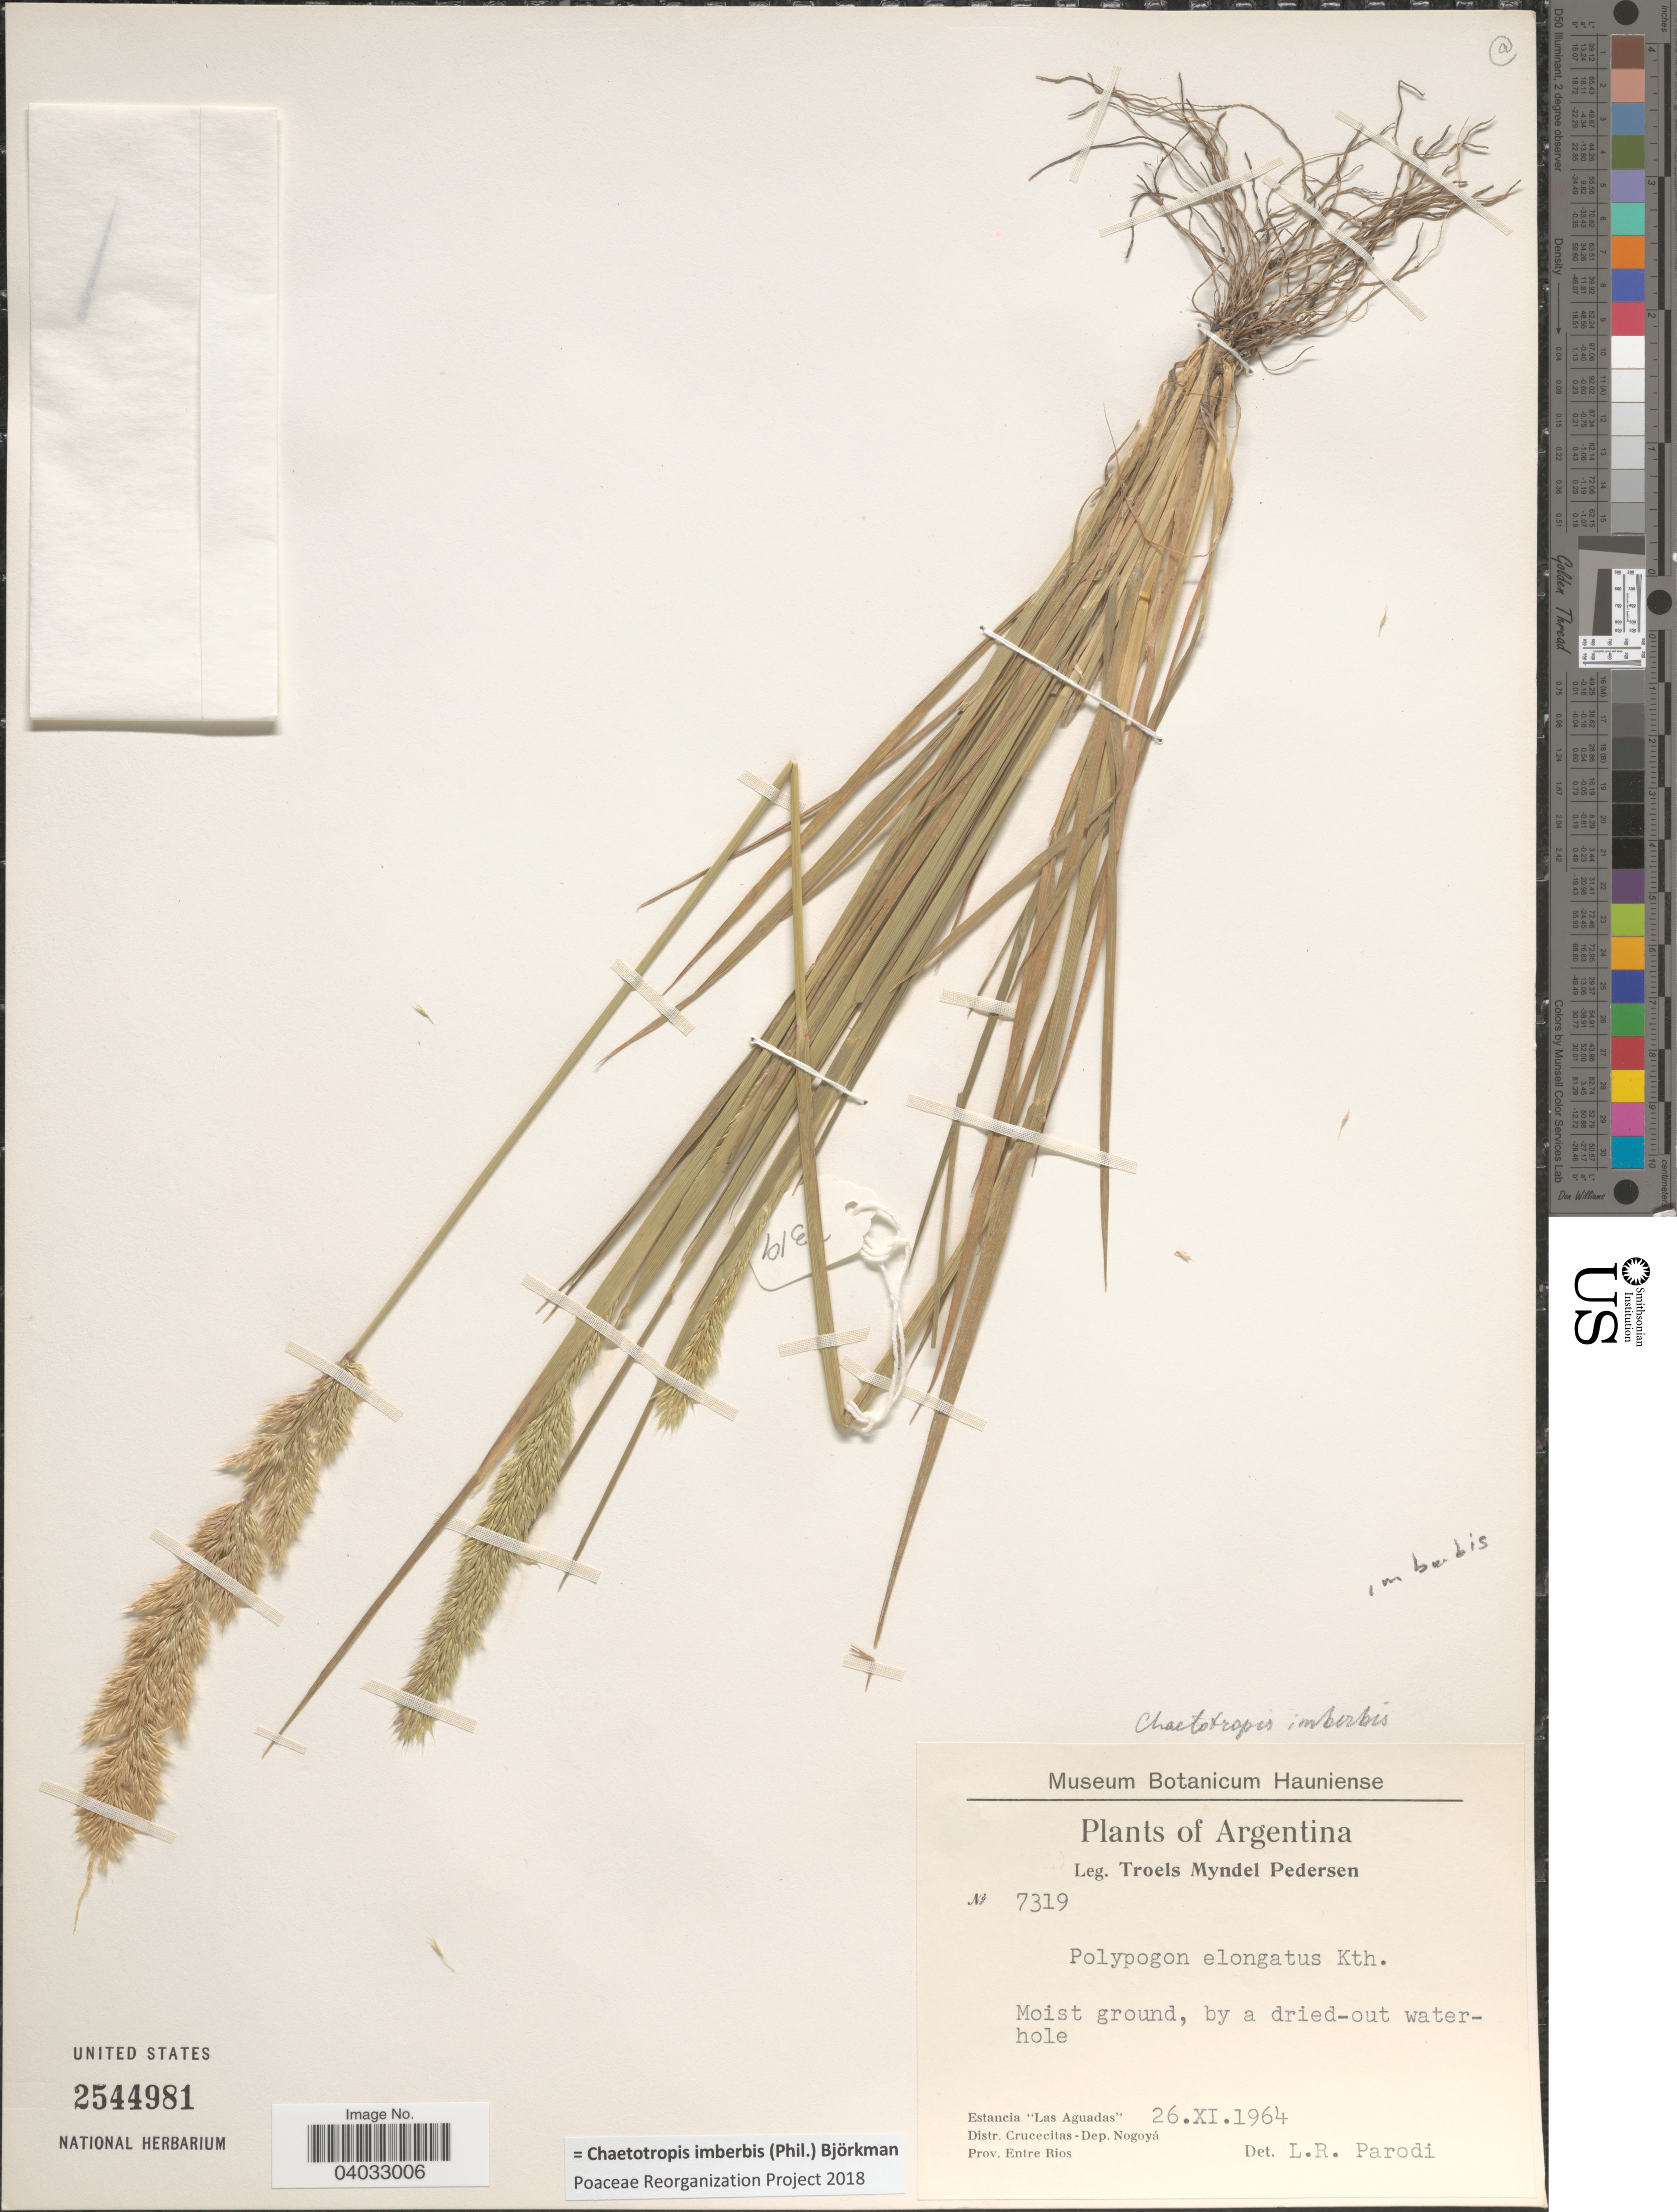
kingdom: Plantae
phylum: Tracheophyta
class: Liliopsida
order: Poales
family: Poaceae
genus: Chaetotropis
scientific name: Chaetotropis imberbis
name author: (Phil.) Björkman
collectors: T. Pederson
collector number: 7319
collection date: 1964-11-26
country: Argentina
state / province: Entre Rios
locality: Estancia "Las Aguadas". Distr. Crucecitas-Dep. Nogoyá.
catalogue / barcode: US 2544981